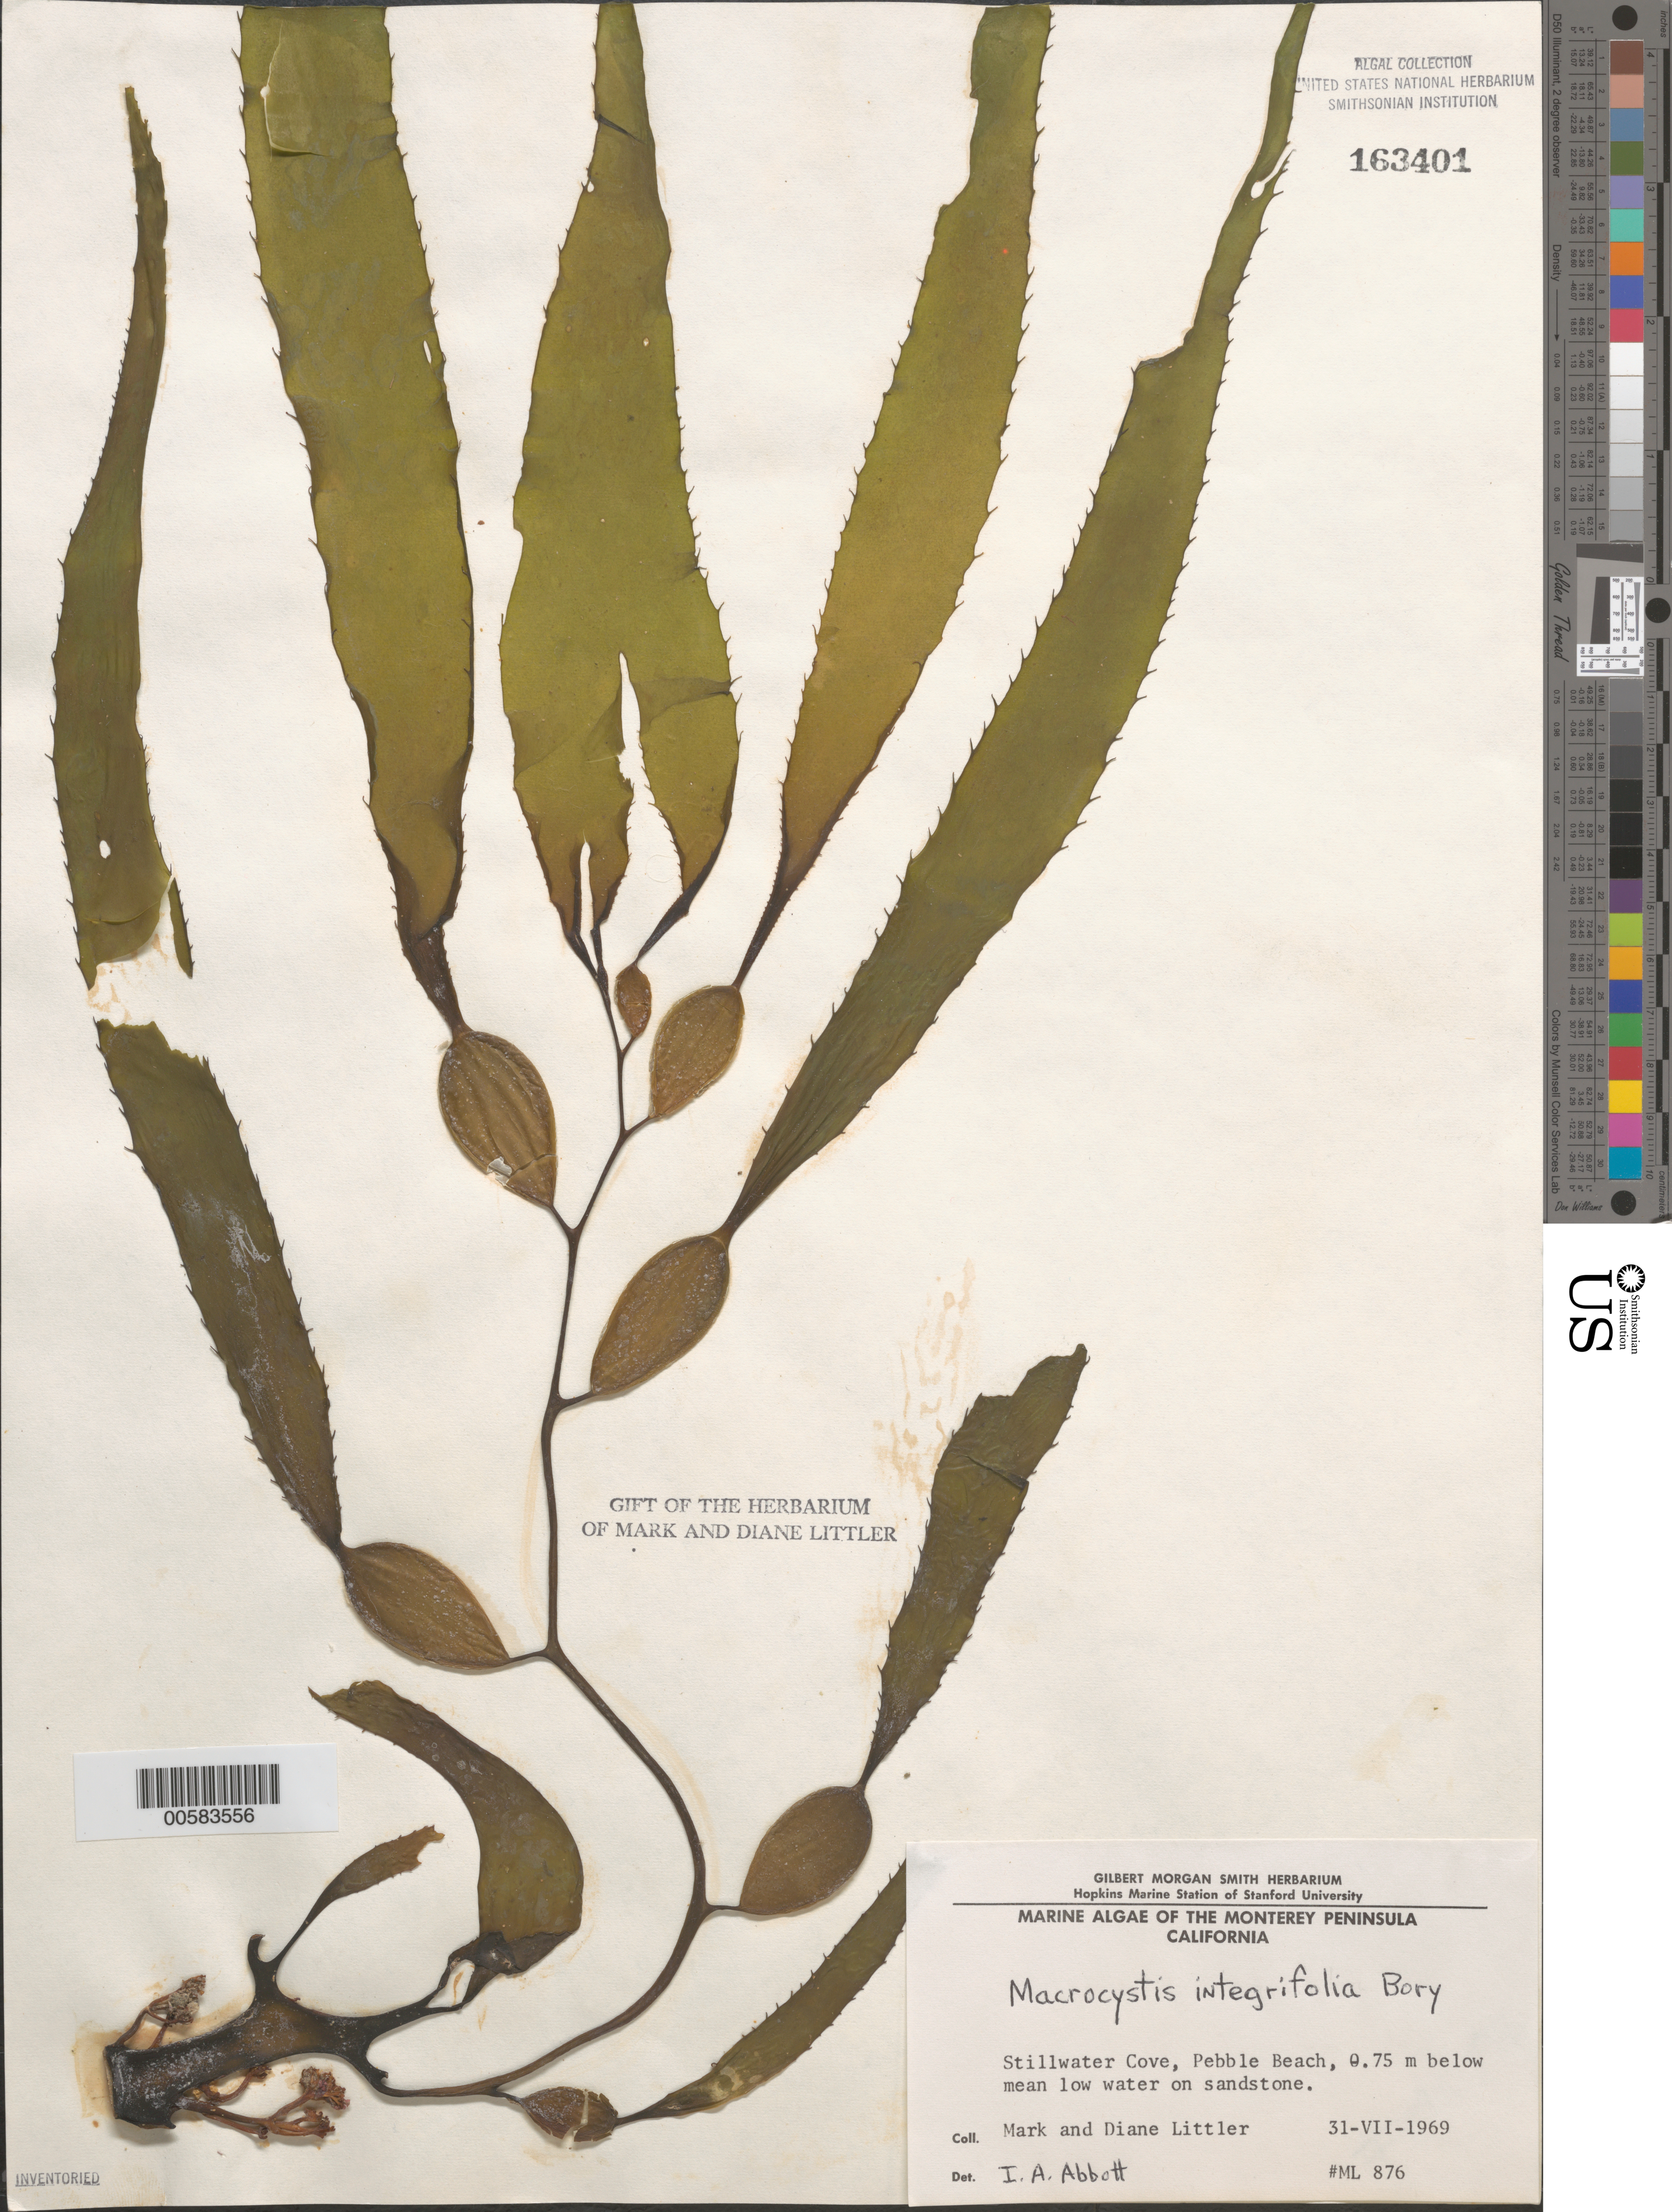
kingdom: Chromista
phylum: Ochrophyta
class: Phaeophyceae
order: Laminariales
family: Laminariaceae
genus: Macrocystis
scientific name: Macrocystis pyrifera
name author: (L.) C. Agardh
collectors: M. M. Littler & D. S. Littler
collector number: ML 876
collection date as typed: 31 Jul 1969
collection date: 1969-07-31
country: United States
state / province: California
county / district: Monterey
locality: Stillwater Cove, Pebble Beach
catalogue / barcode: US 163401